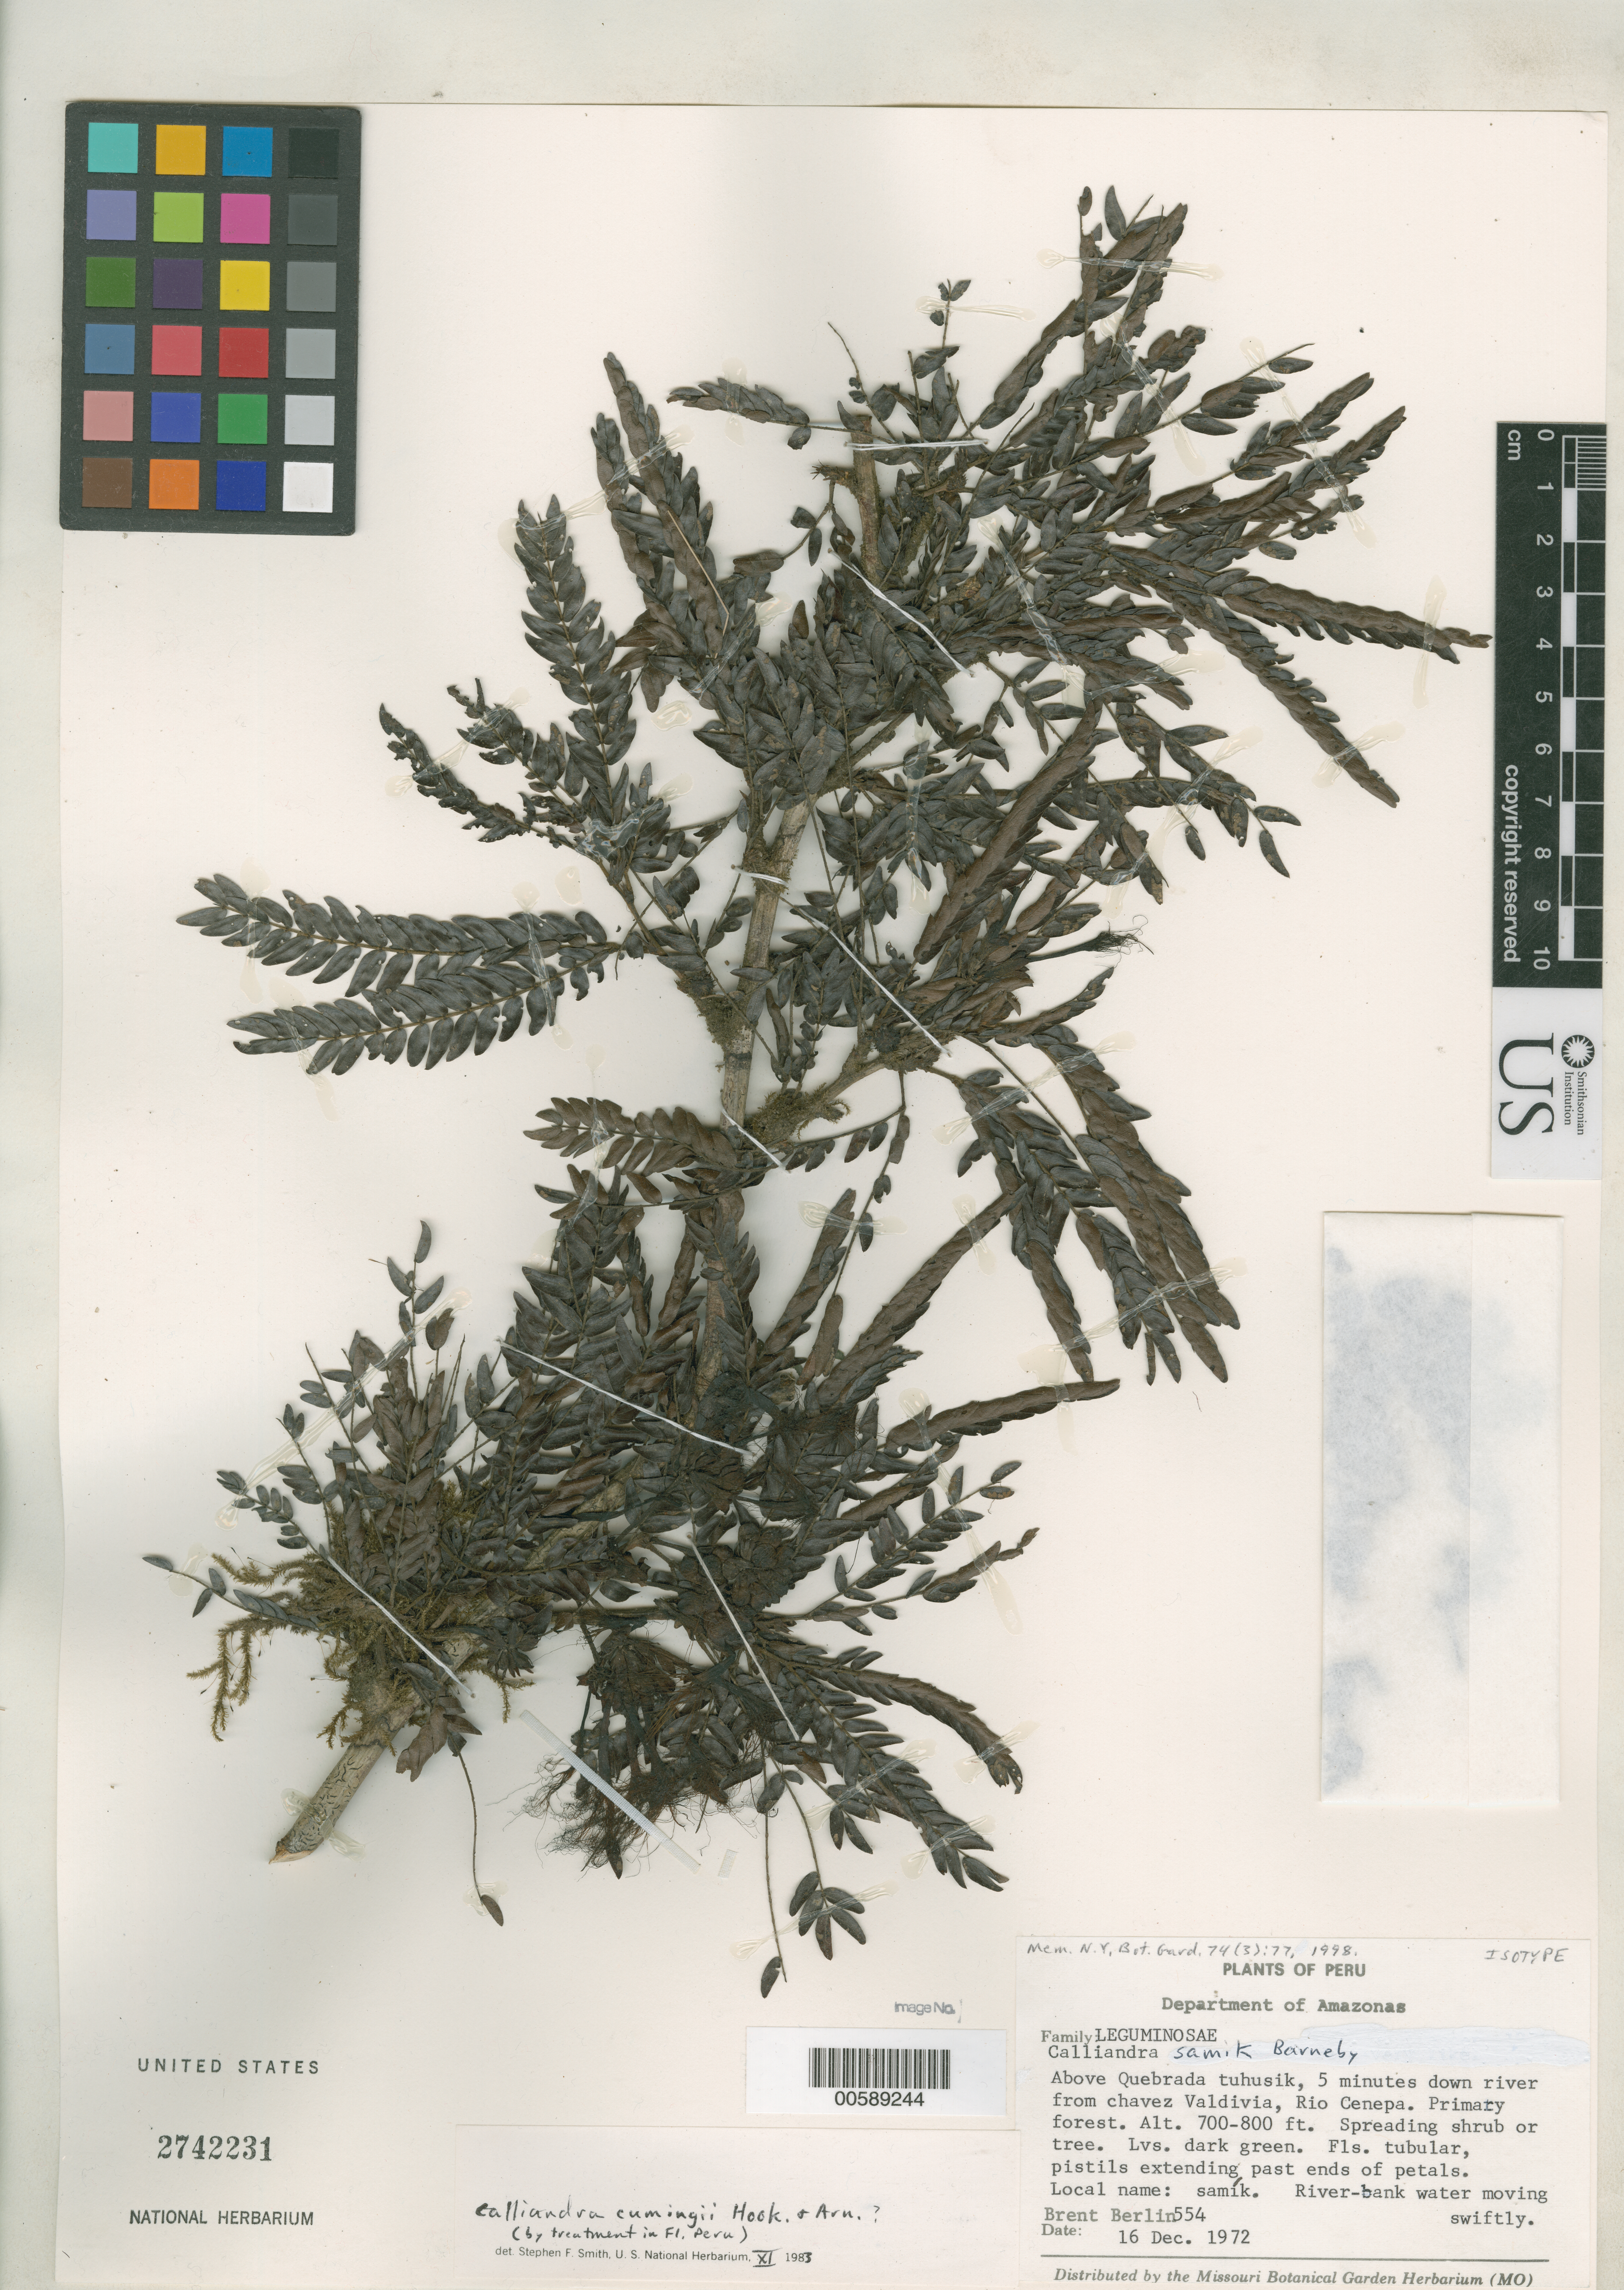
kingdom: Plantae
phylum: Tracheophyta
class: Magnoliopsida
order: Fabales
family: Fabaceae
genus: Calliandra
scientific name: Calliandra samik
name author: Barneby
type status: Isotype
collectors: B. Berlin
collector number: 554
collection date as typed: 16 Dec 1972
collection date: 1972-12-16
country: Peru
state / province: Amazonas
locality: Above Quebrada Tuhusik, 5 minutes down river from Chávez Valdivia, Río Canepa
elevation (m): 700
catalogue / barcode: US 2742231